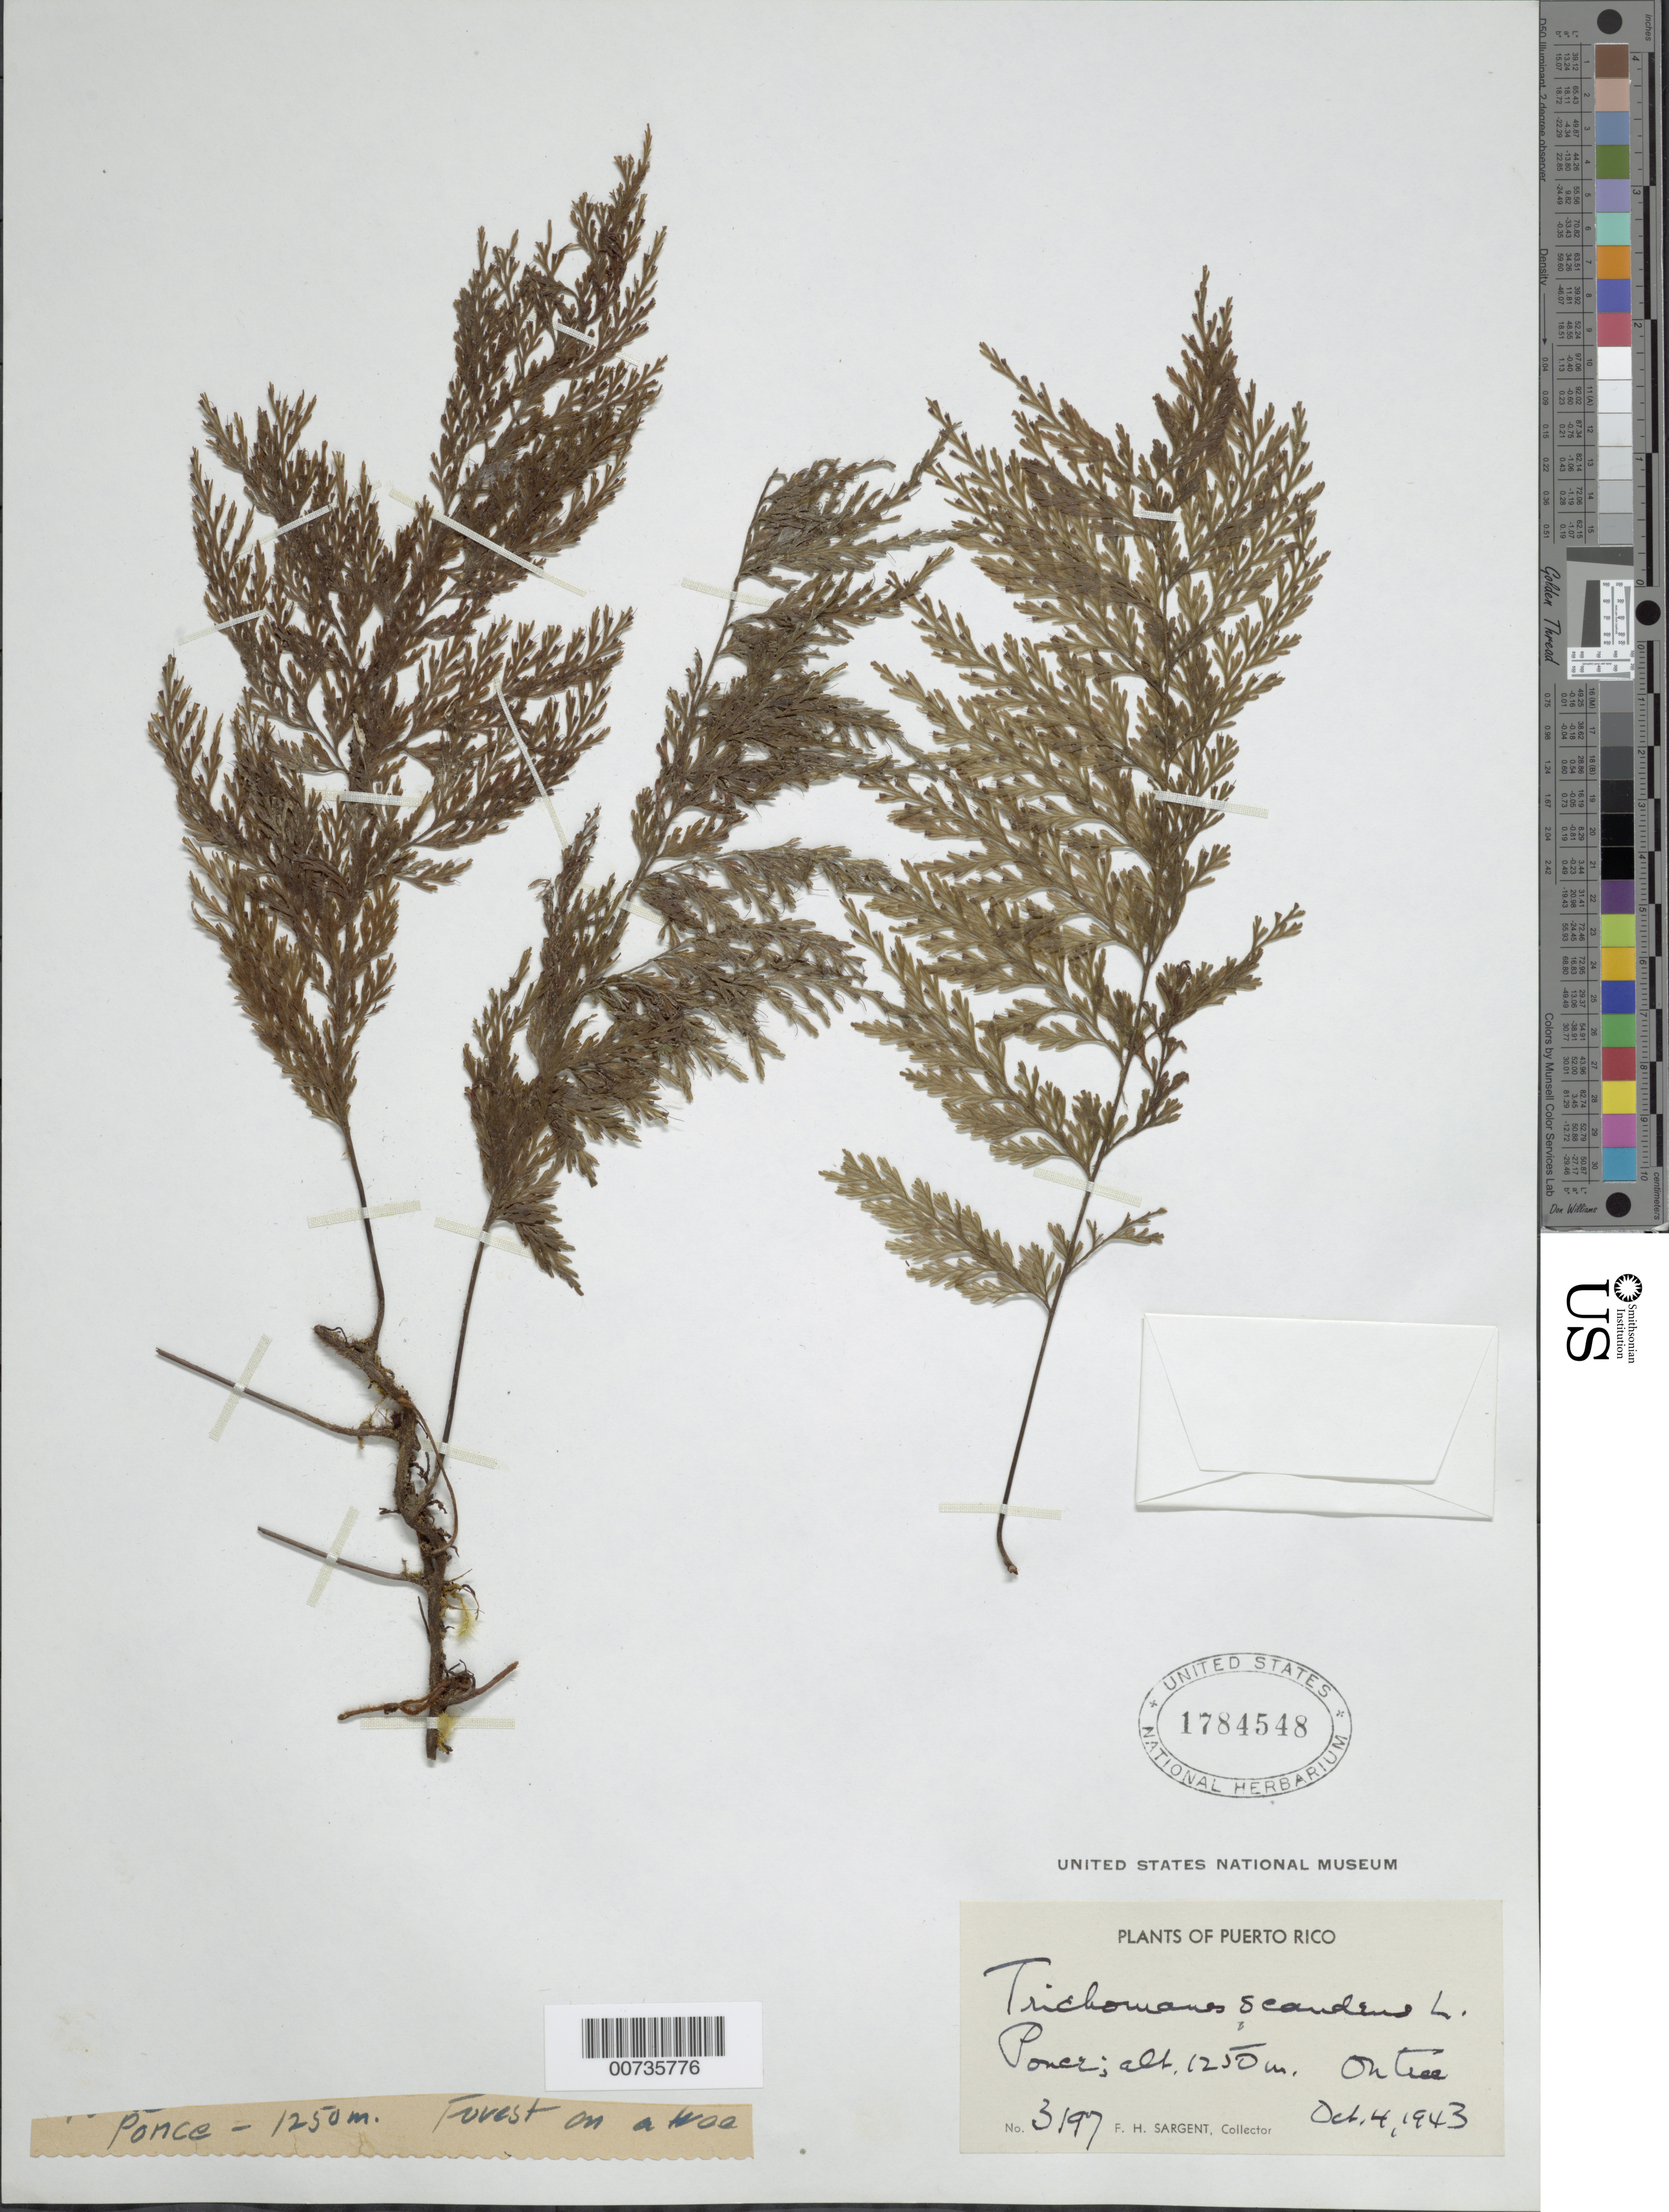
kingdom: Plantae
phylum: Tracheophyta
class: Polypodiopsida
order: Hymenophyllales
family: Hymenophyllaceae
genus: Trichomanes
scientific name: Trichomanes scandens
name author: L.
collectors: F. H. Sargent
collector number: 3197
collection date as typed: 04 Oct 1943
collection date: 1943-10-04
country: Puerto Rico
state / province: Ponce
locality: Ponce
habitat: On tree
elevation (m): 1250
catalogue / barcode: US 1784548